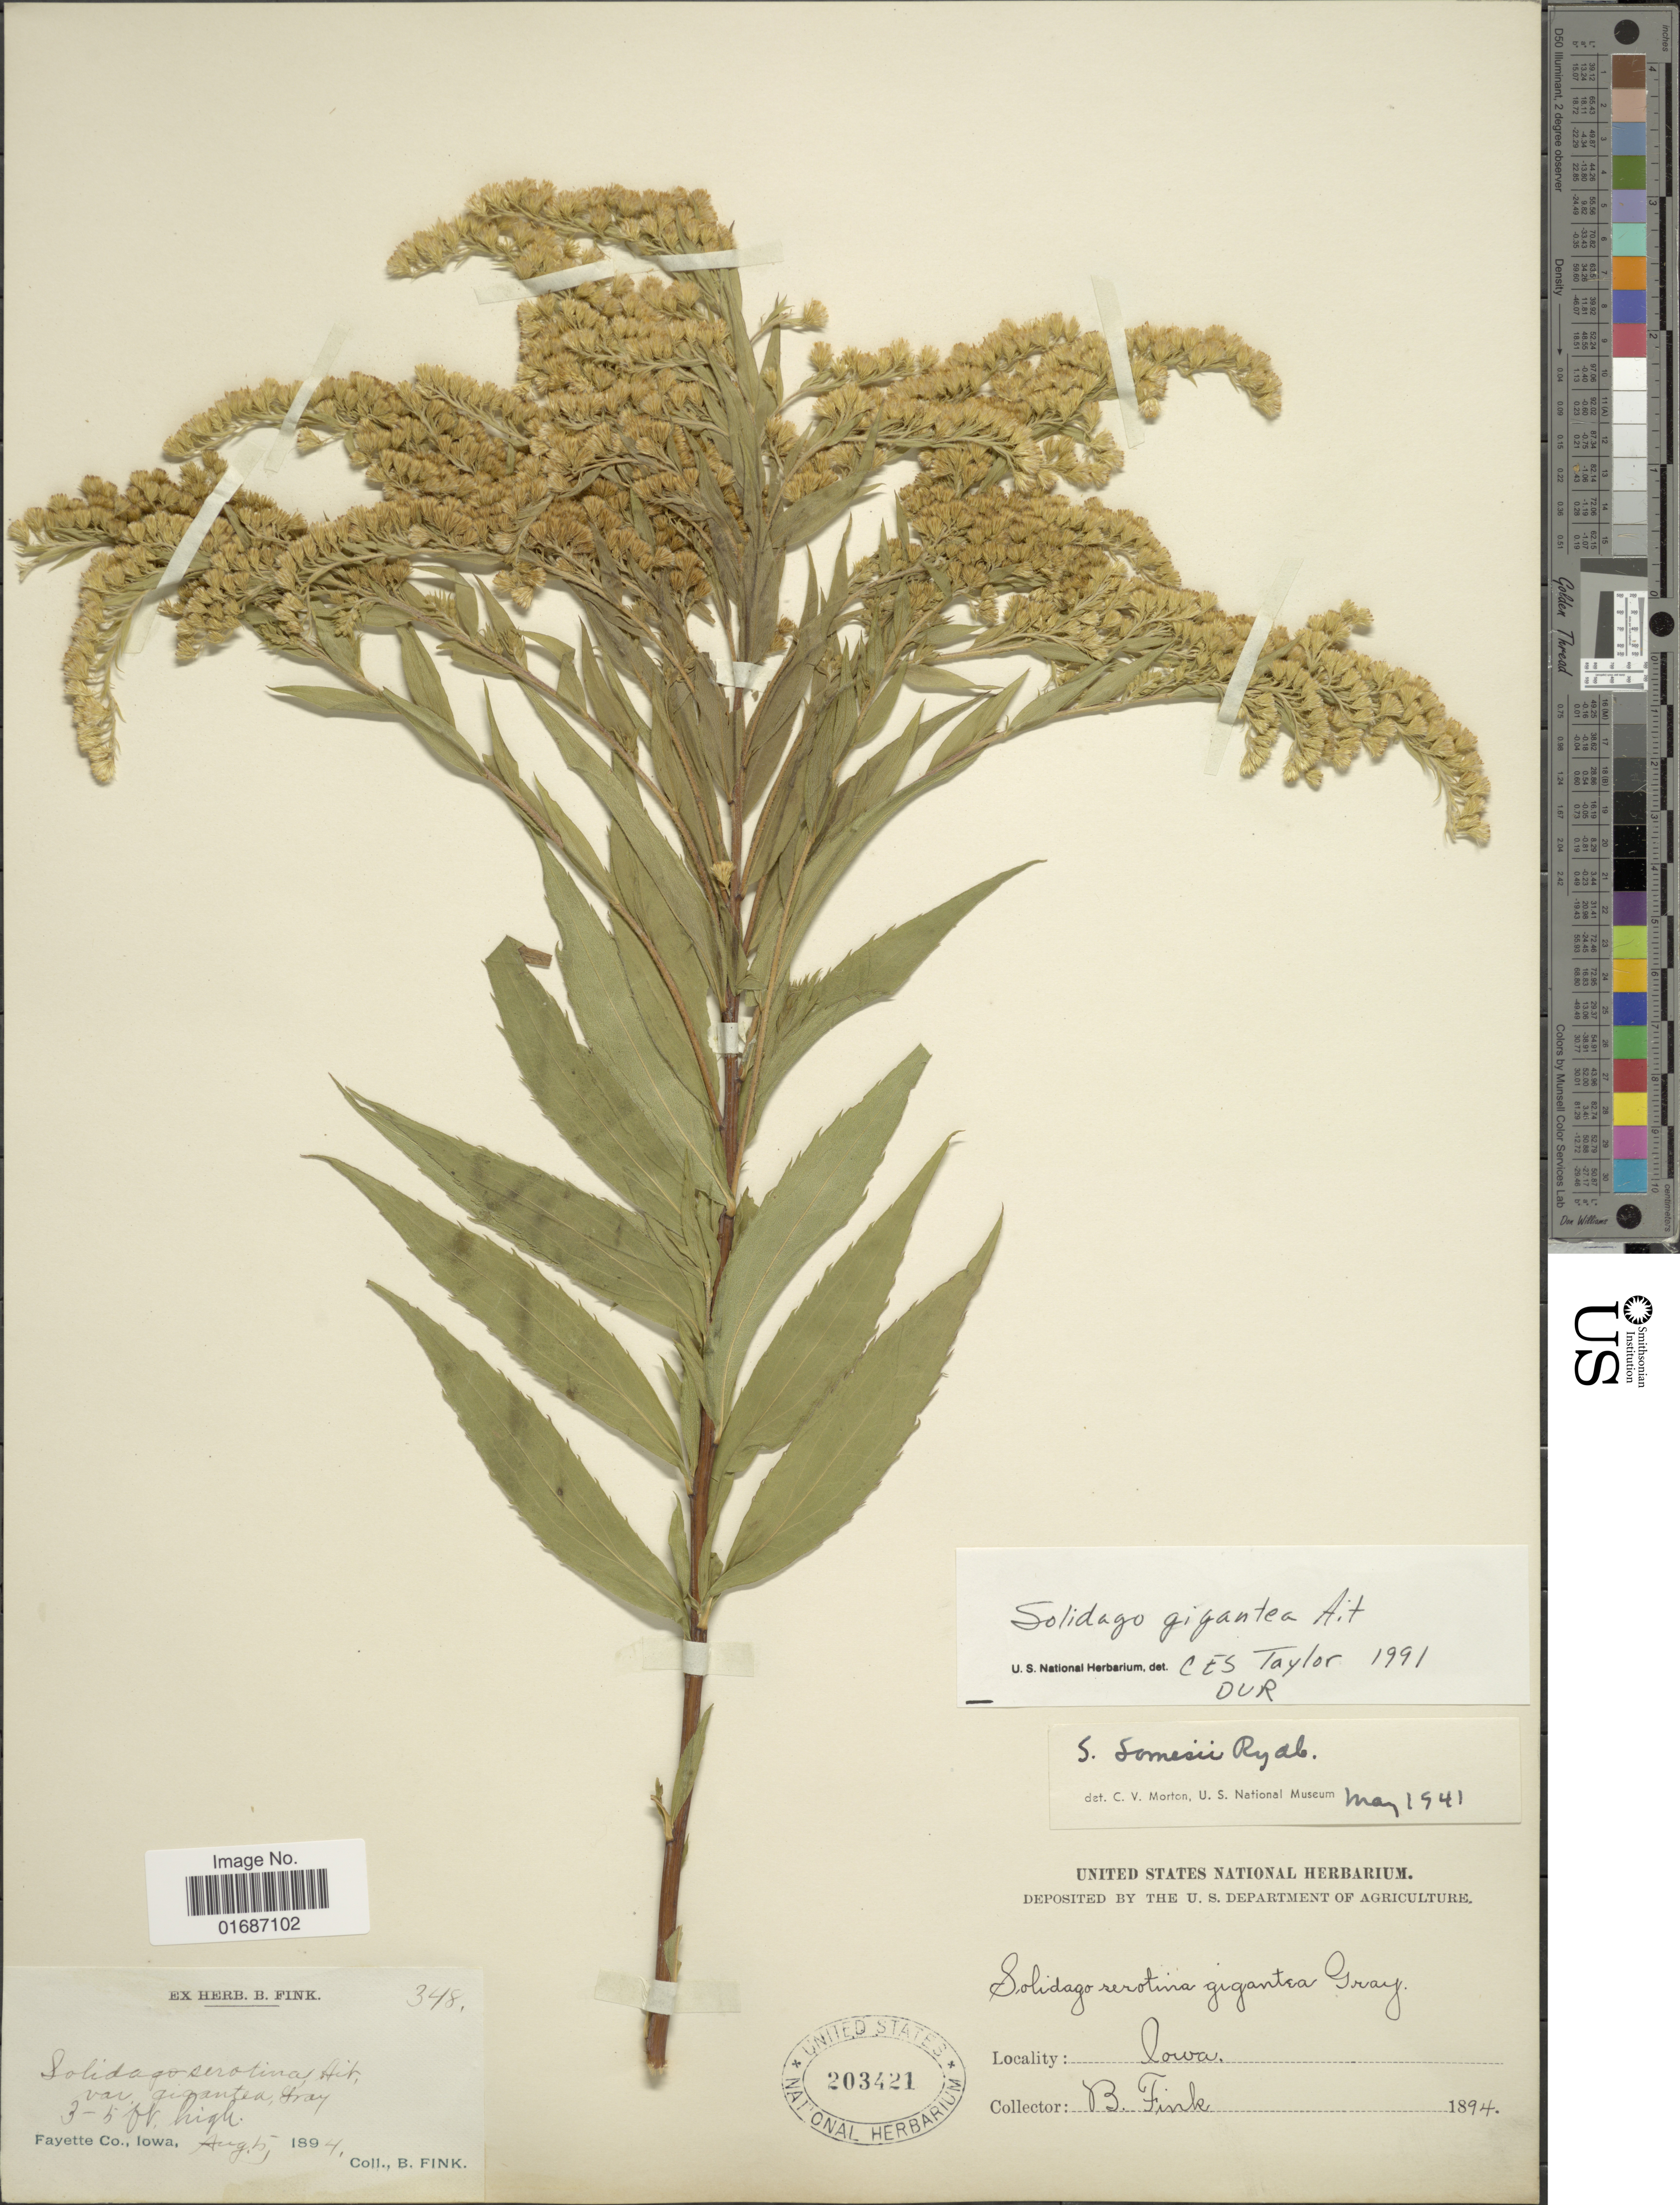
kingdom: Plantae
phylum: Tracheophyta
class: Magnoliopsida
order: Asterales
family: Asteraceae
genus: Solidago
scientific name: Solidago gigantea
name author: Aiton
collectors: B. Fink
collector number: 348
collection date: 1894-08-05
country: United States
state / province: Iowa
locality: Fayette Co.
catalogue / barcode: US 203421